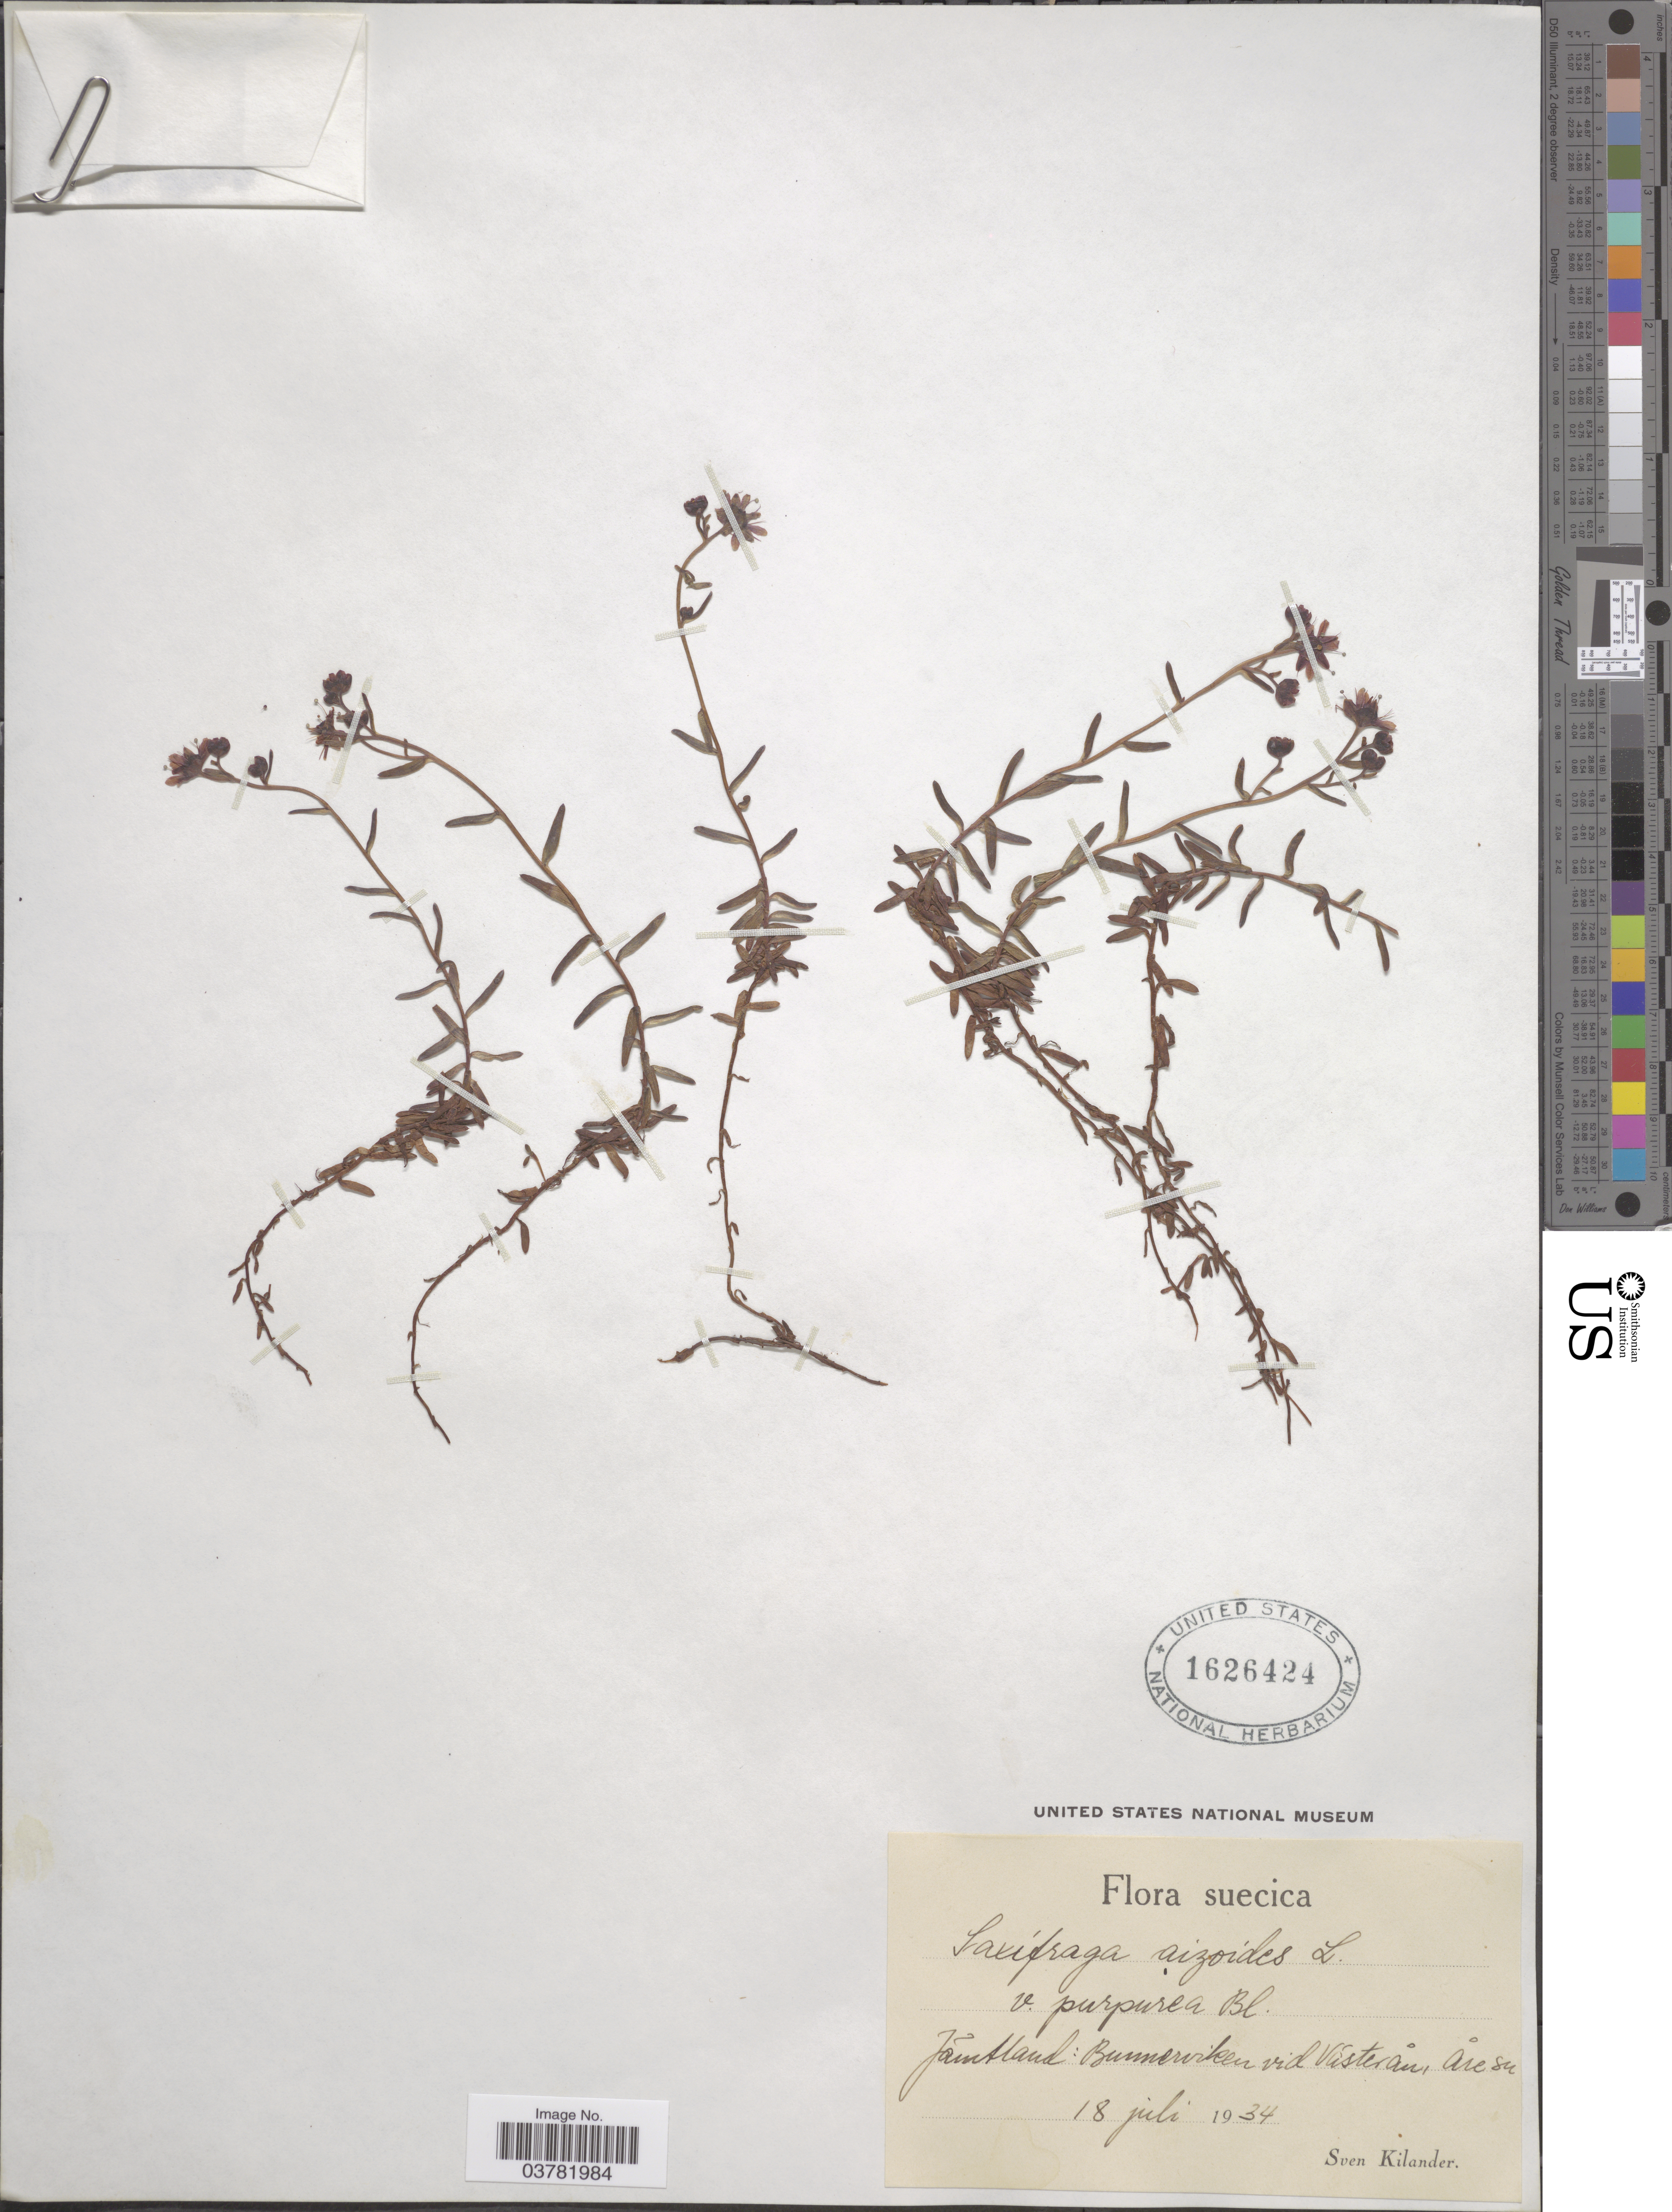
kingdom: Plantae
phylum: Tracheophyta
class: Magnoliopsida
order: Saxifragales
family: Saxifragaceae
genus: Saxifraga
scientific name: Saxifraga aizoides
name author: L.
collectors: S. Kilander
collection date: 1934-07-18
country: Sweden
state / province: Jamtland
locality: Suecica. Jãmtland: Bunnerviken vid Vasterån, Åre su.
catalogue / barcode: US 1626424